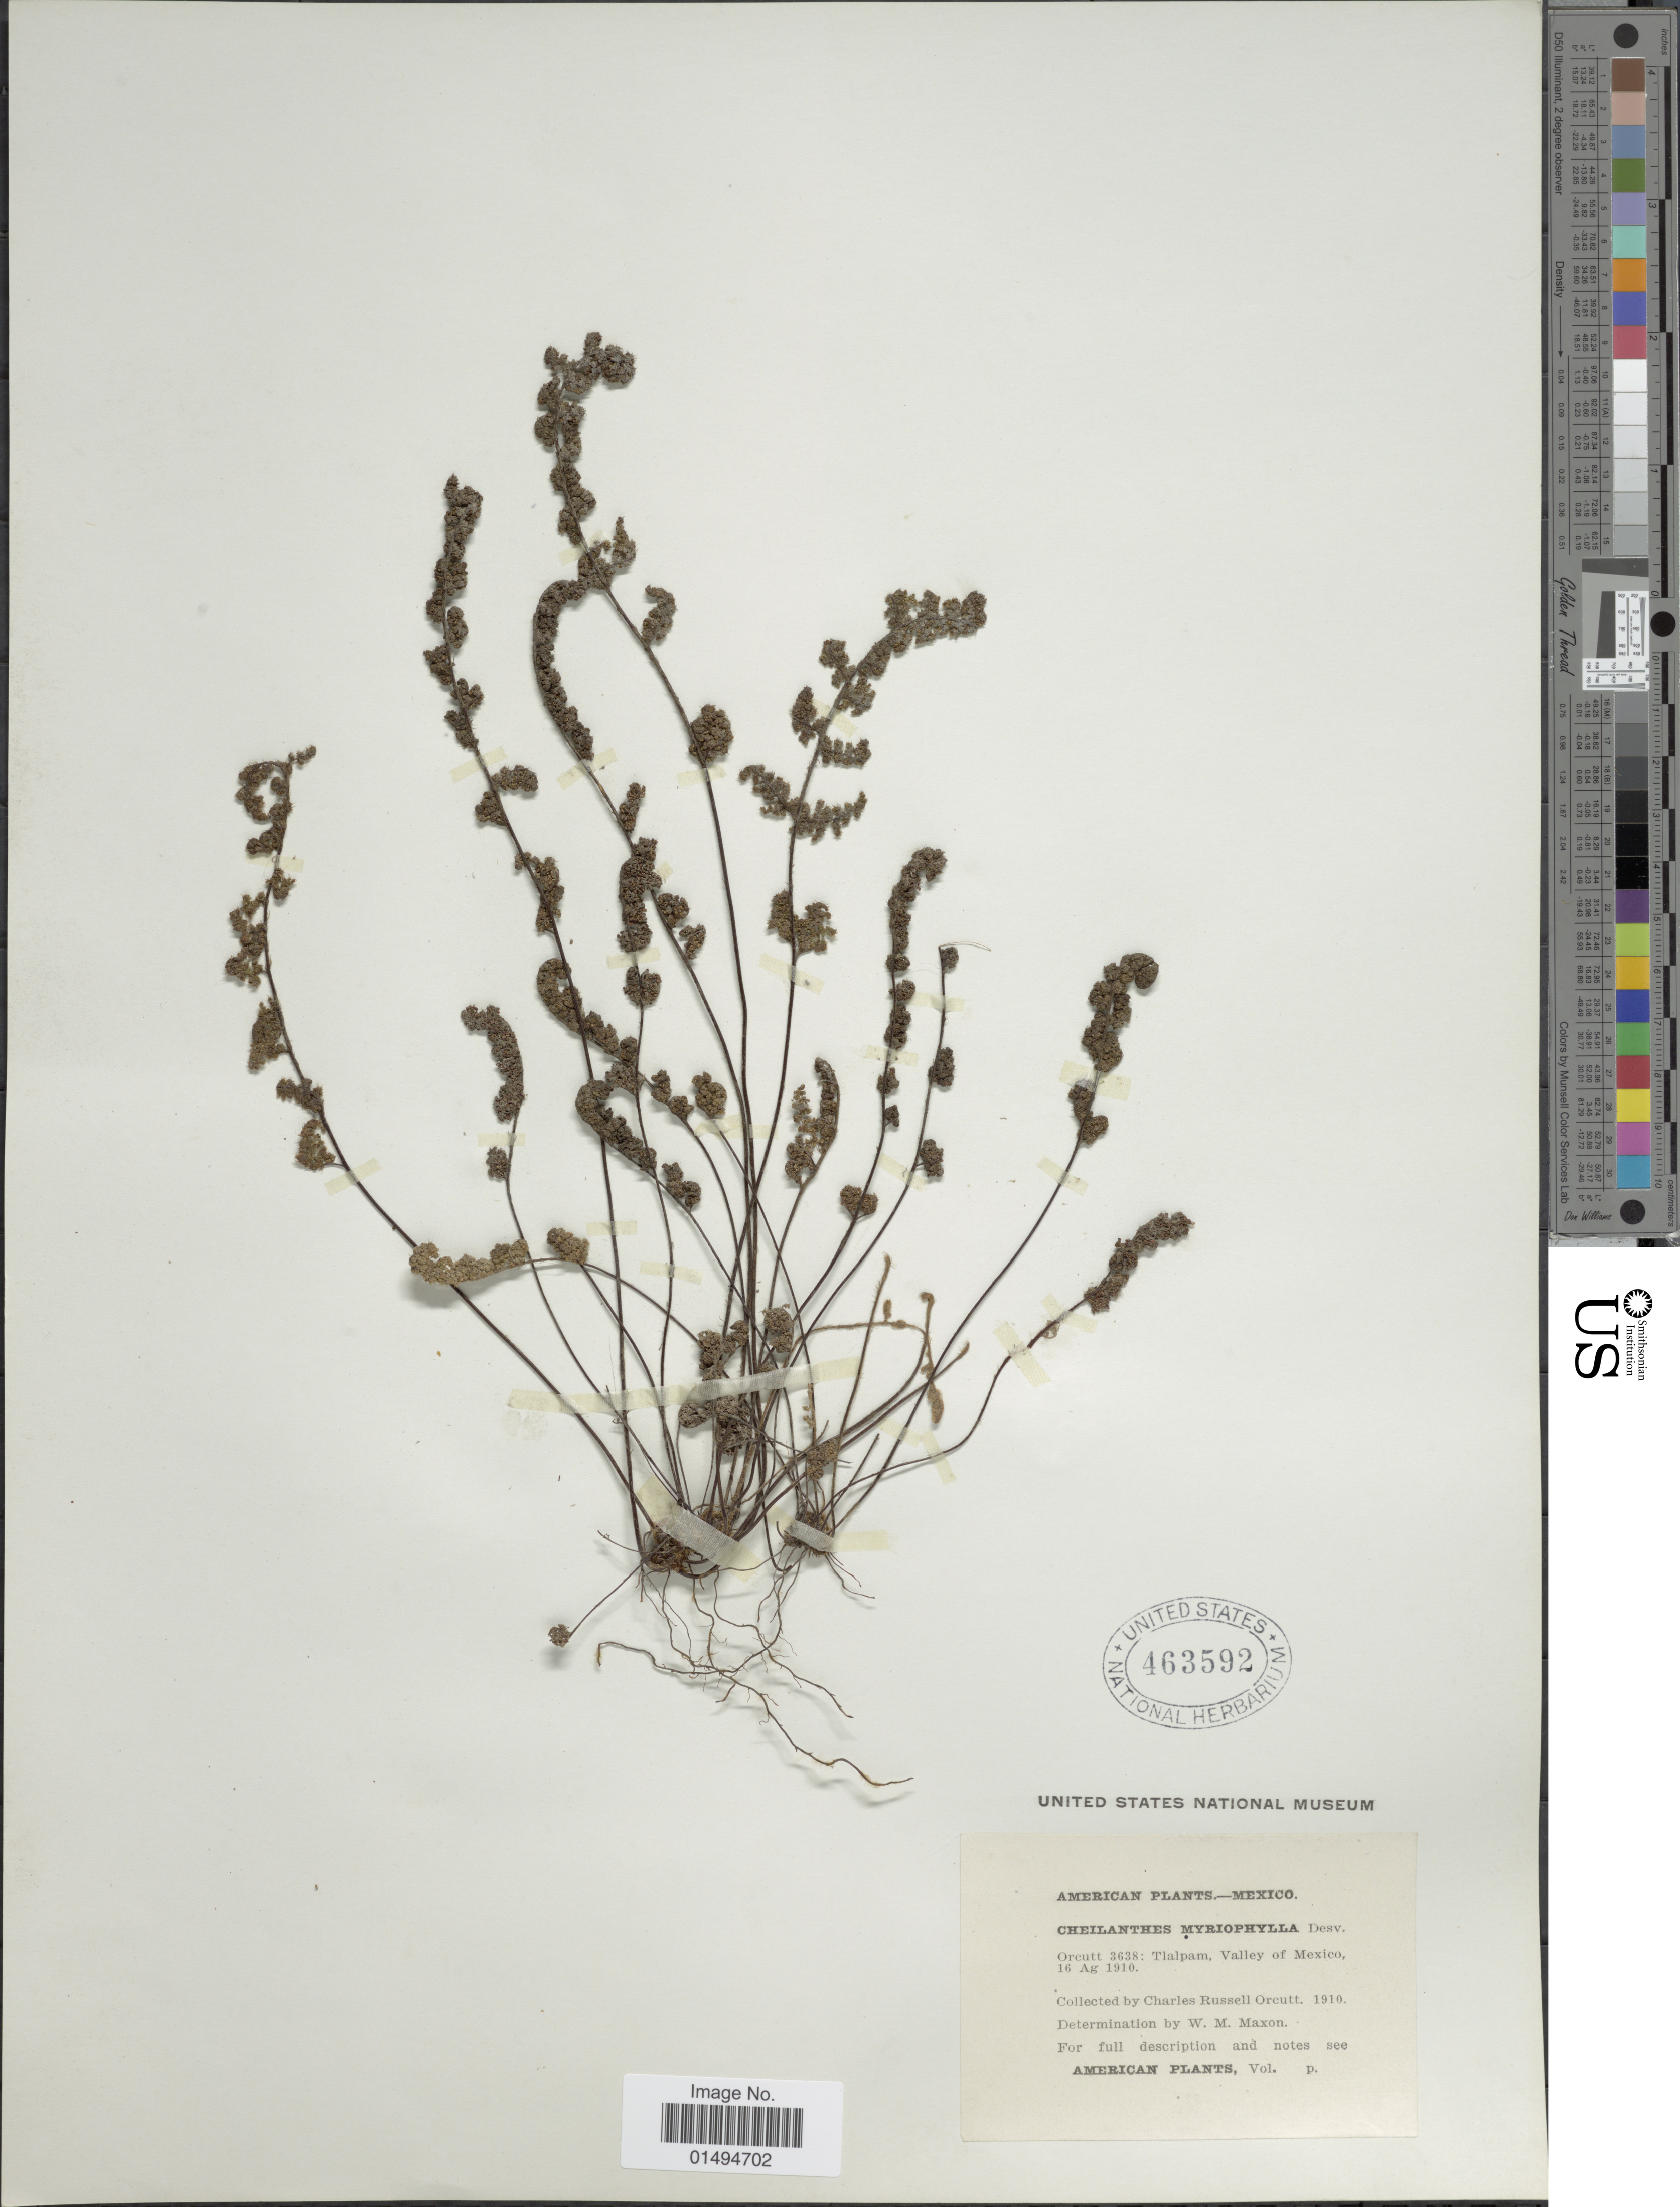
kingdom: Plantae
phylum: Tracheophyta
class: Polypodiopsida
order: Polypodiales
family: Pteridaceae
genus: Myriopteris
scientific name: Myriopteris myriophylla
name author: (Desv.) J. Sm.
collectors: C. R. Orcutt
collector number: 3638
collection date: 1910-08-16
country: Mexico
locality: Tlalpam, Valley of Mexico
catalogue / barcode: US 463592